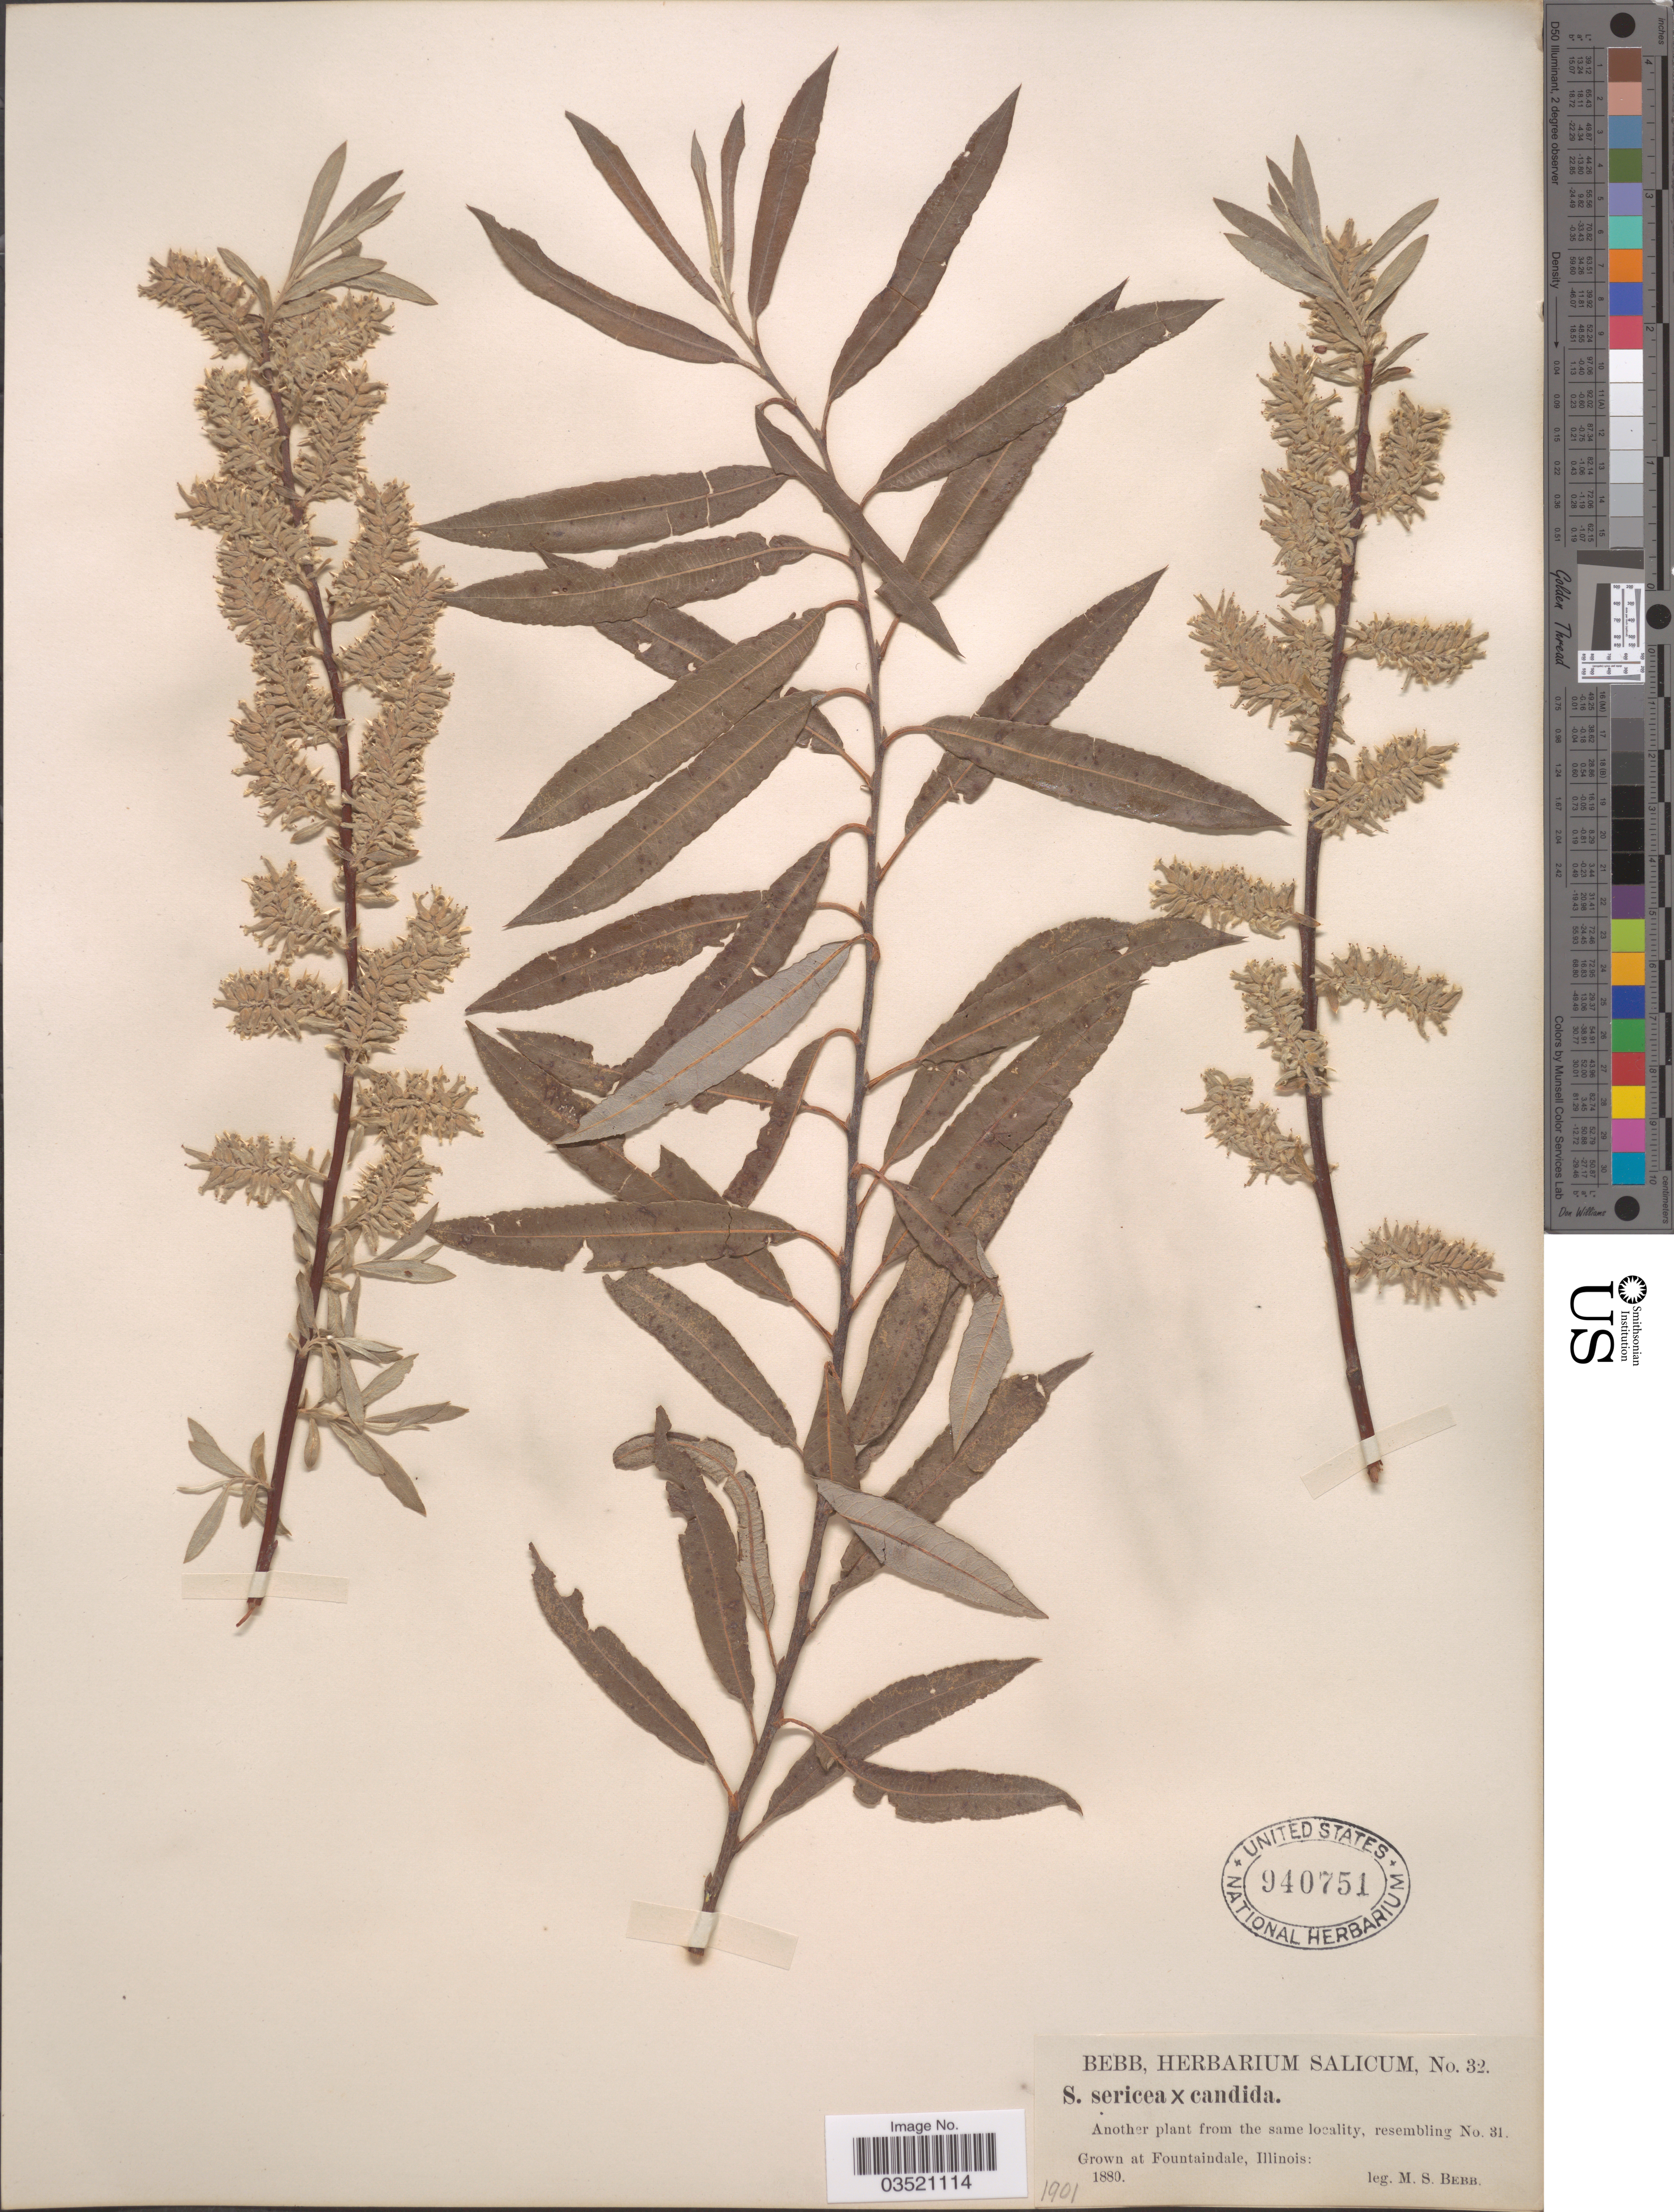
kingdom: Plantae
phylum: Tracheophyta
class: Magnoliopsida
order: Malpighiales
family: Salicaceae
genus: Salix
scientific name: Salix sericea x S. candida Flüggé ex Willd.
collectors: M. Bebb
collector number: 32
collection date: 1880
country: United States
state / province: Illinois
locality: Grown at Fountaindale.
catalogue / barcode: US 940751